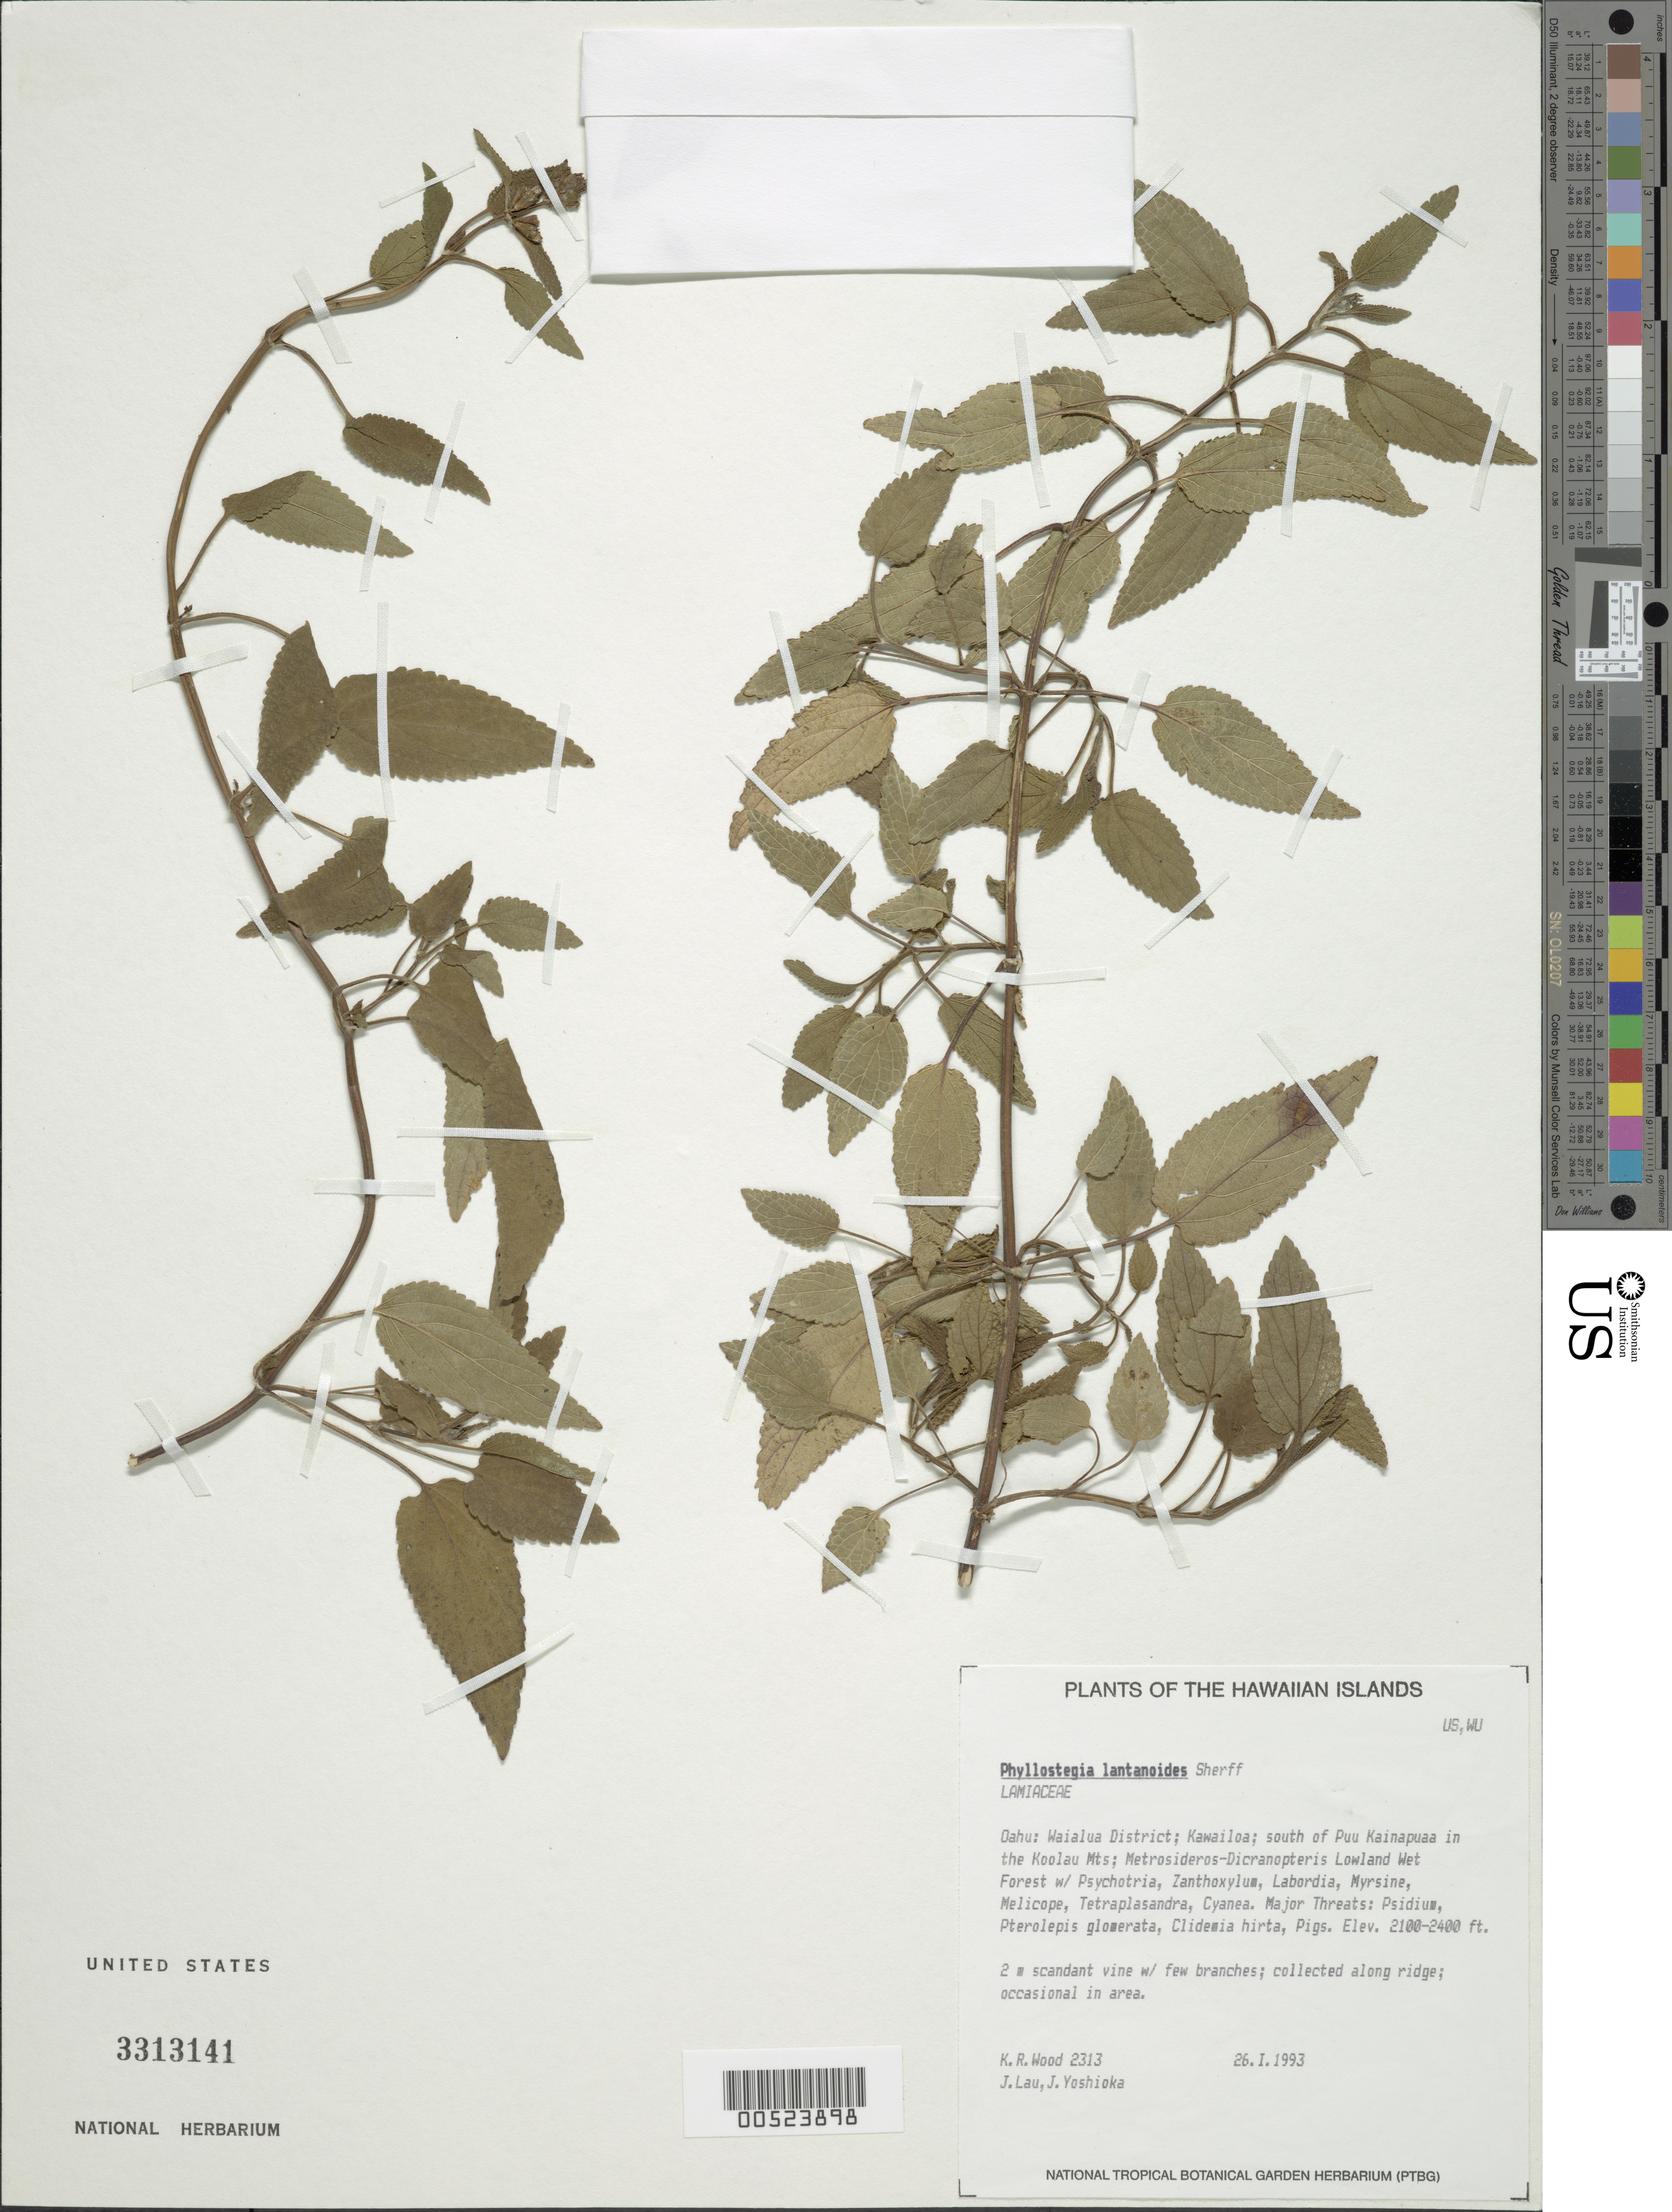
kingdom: Plantae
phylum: Tracheophyta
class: Magnoliopsida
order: Lamiales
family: Lamiaceae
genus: Phyllostegia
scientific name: Phyllostegia lantanoides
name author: Sherff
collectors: K. R. Wood, J. Lau & J. Yoshioka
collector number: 2313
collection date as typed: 26 Jan 1993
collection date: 1993-01-26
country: United States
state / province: Hawaii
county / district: Honolulu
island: Oahu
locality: Waialua Dist, Kawailoa, S of Puu Kainapuaa in the Koolau Mts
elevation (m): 640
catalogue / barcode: US 3313141